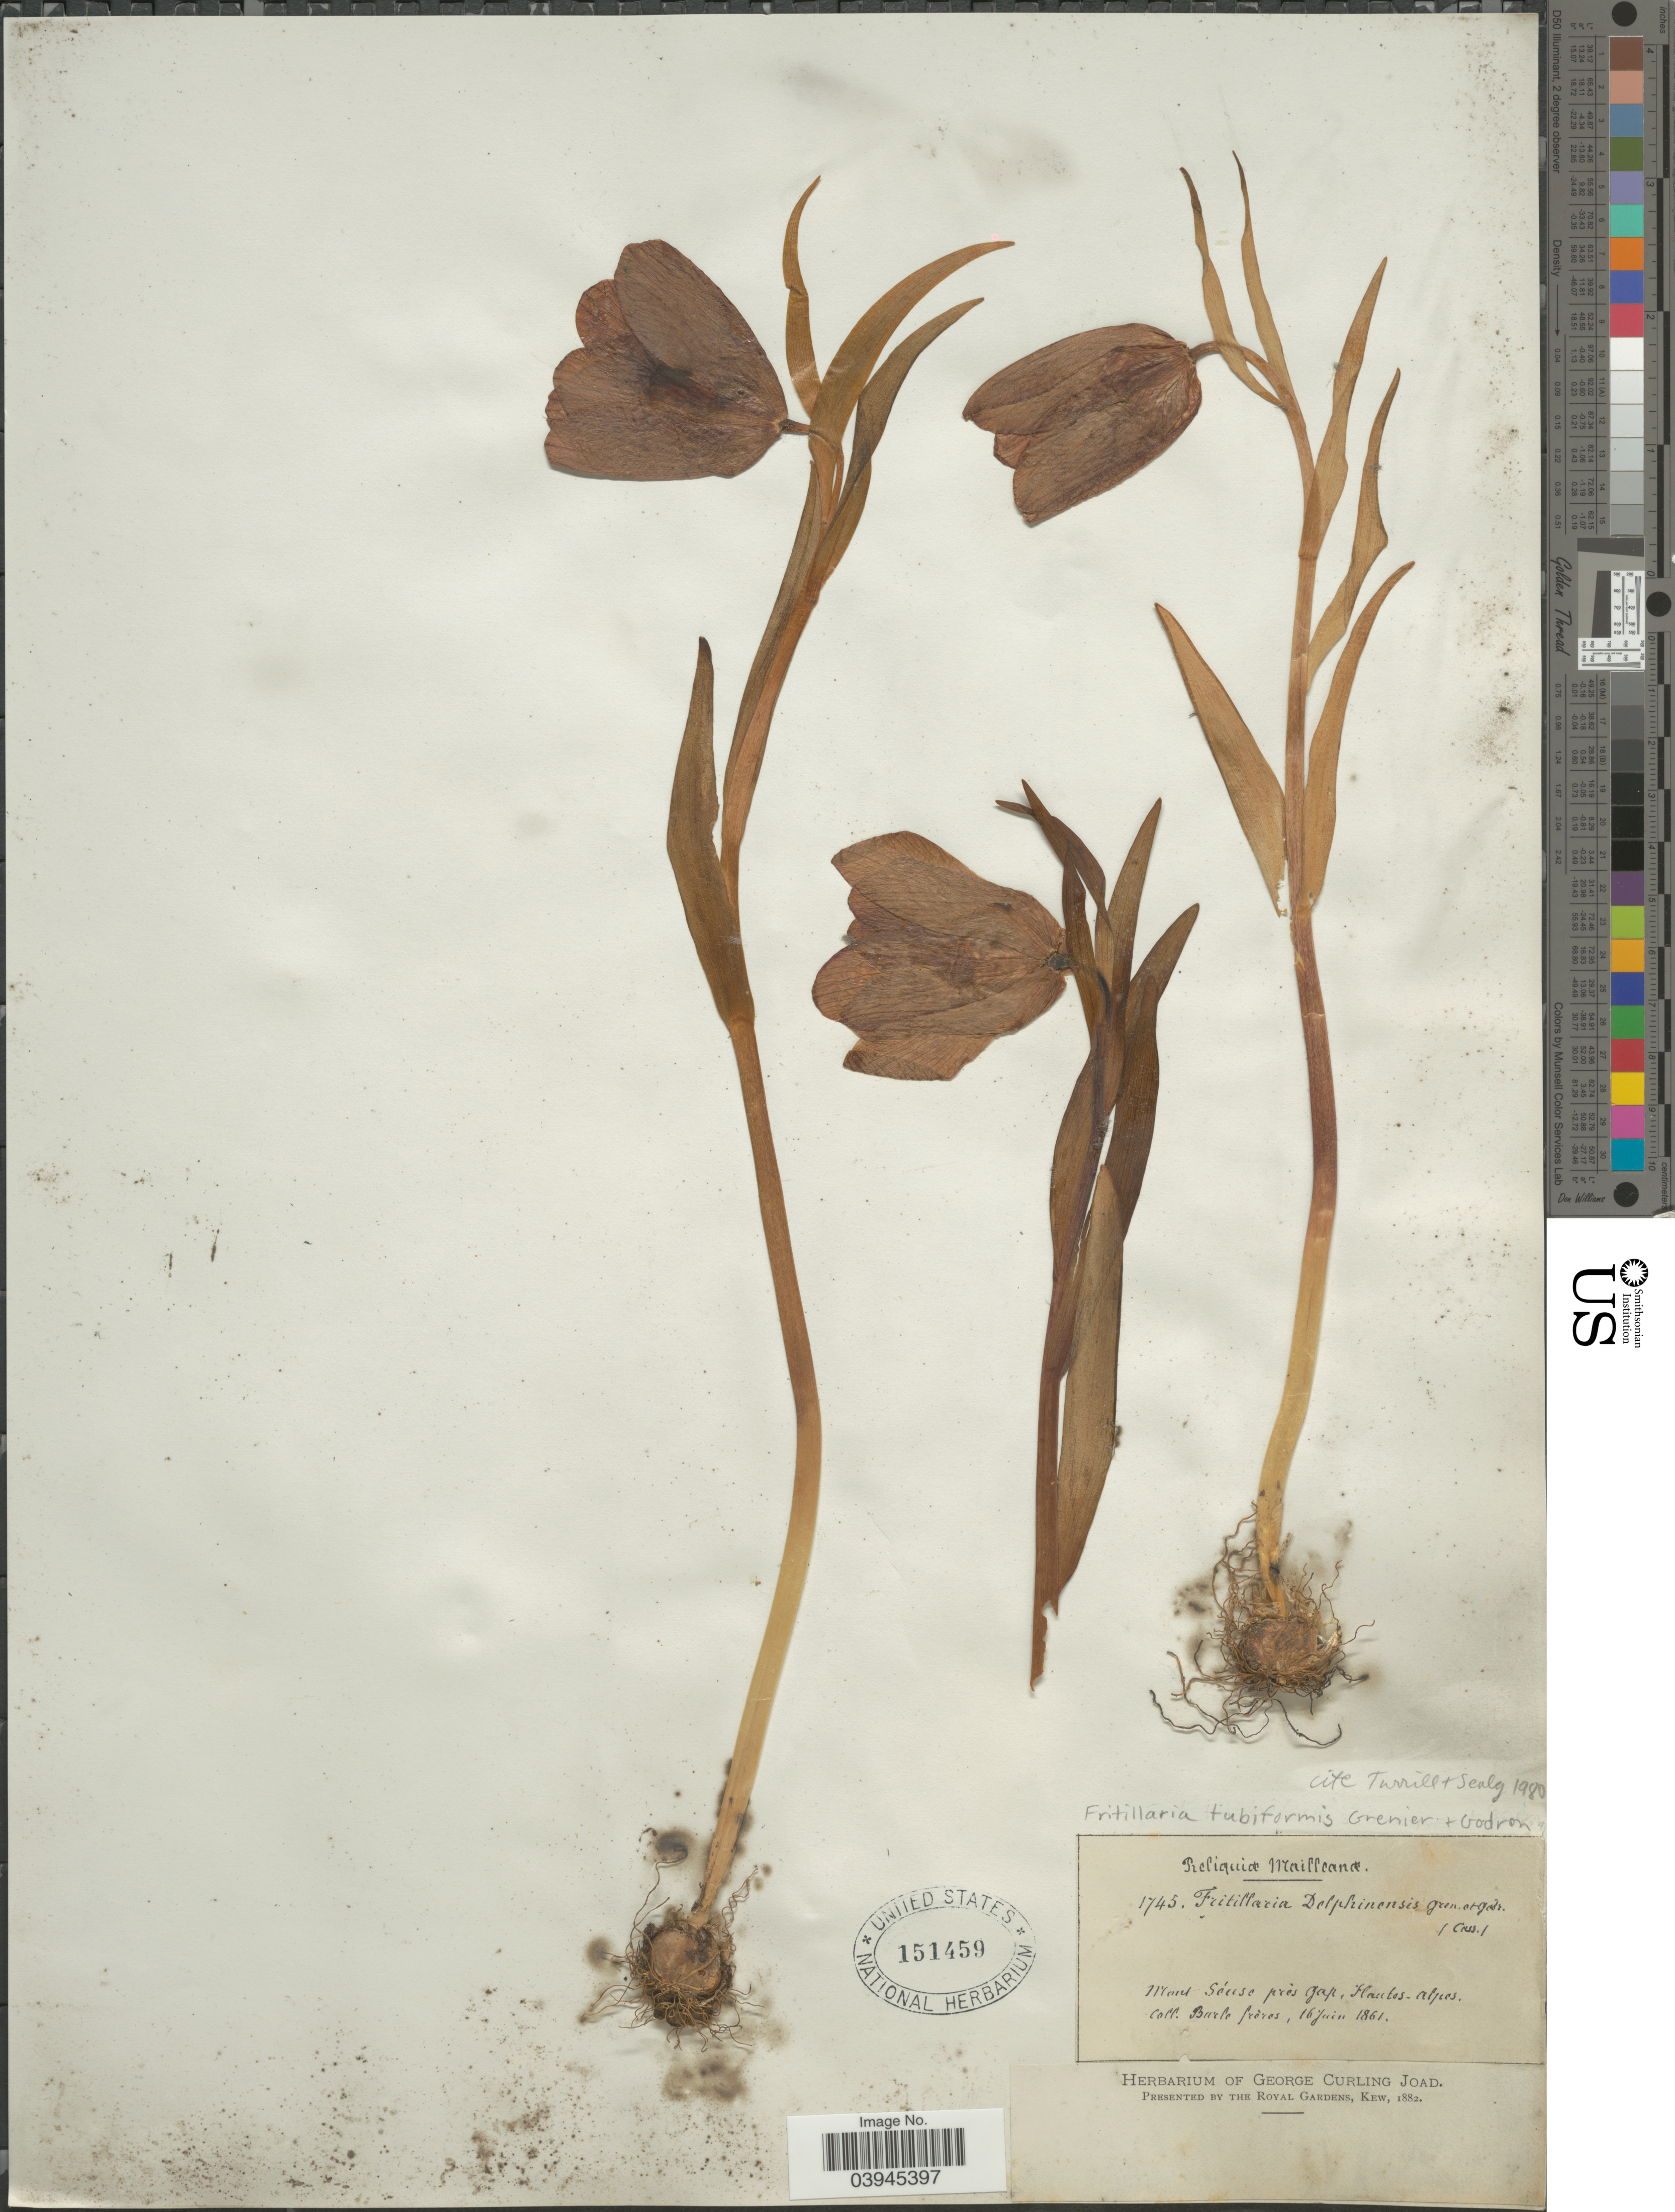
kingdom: Plantae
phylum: Tracheophyta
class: Liliopsida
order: Liliales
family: Liliaceae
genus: Fritillaria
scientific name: Fritillaria tubiformis var. moggridgei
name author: (Boiss. & Reut. ex Planch.) Rouy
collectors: Burle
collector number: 1745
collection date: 1861-06-16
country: France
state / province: Provence-Alpes-Côte d'Azur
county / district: Hautes-Alpes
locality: Mont Ségur près Gap, Hautes-Alpes.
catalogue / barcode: US 151459